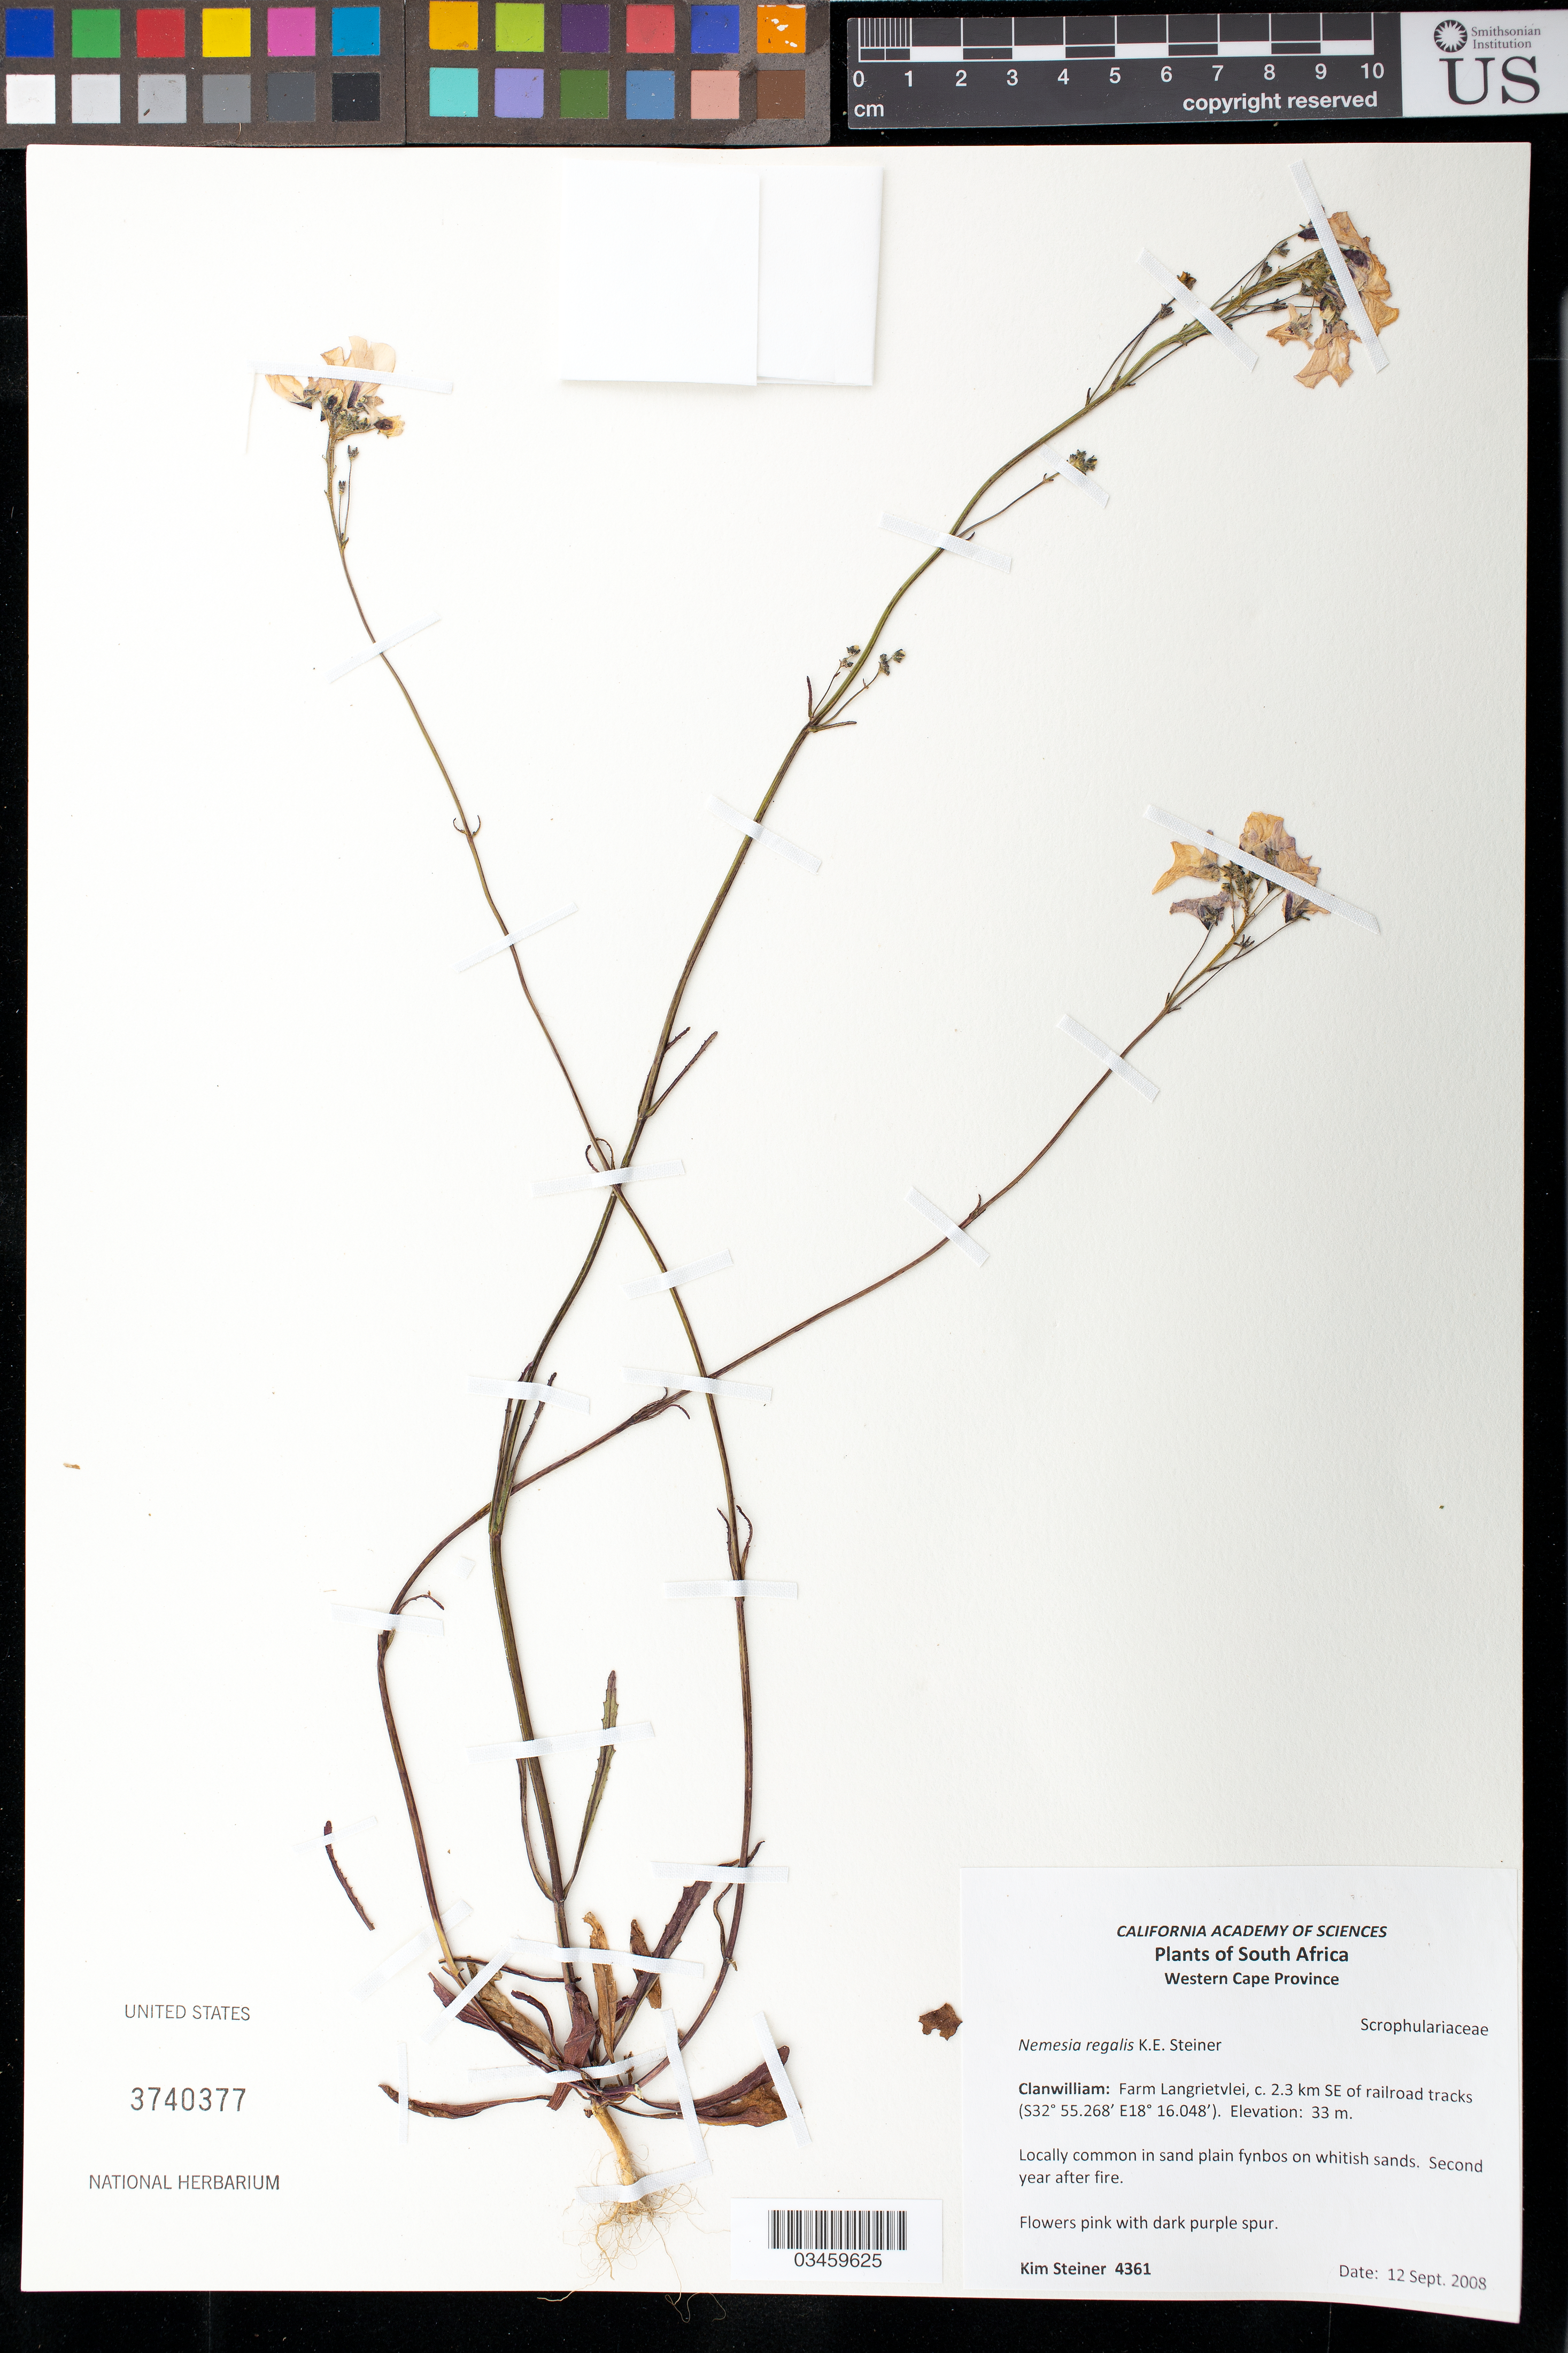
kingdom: Plantae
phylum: Tracheophyta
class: Magnoliopsida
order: Lamiales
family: Scrophulariaceae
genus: Nemesia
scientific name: Nemesia regalis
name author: K.E. Steiner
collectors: K. Steiner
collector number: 4361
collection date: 2008-09-12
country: South Africa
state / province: Western Cape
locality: Clanwilliam, Farm Langrietvlei, 2.3 km SE of railroad tracks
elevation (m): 33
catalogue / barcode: US 3740377